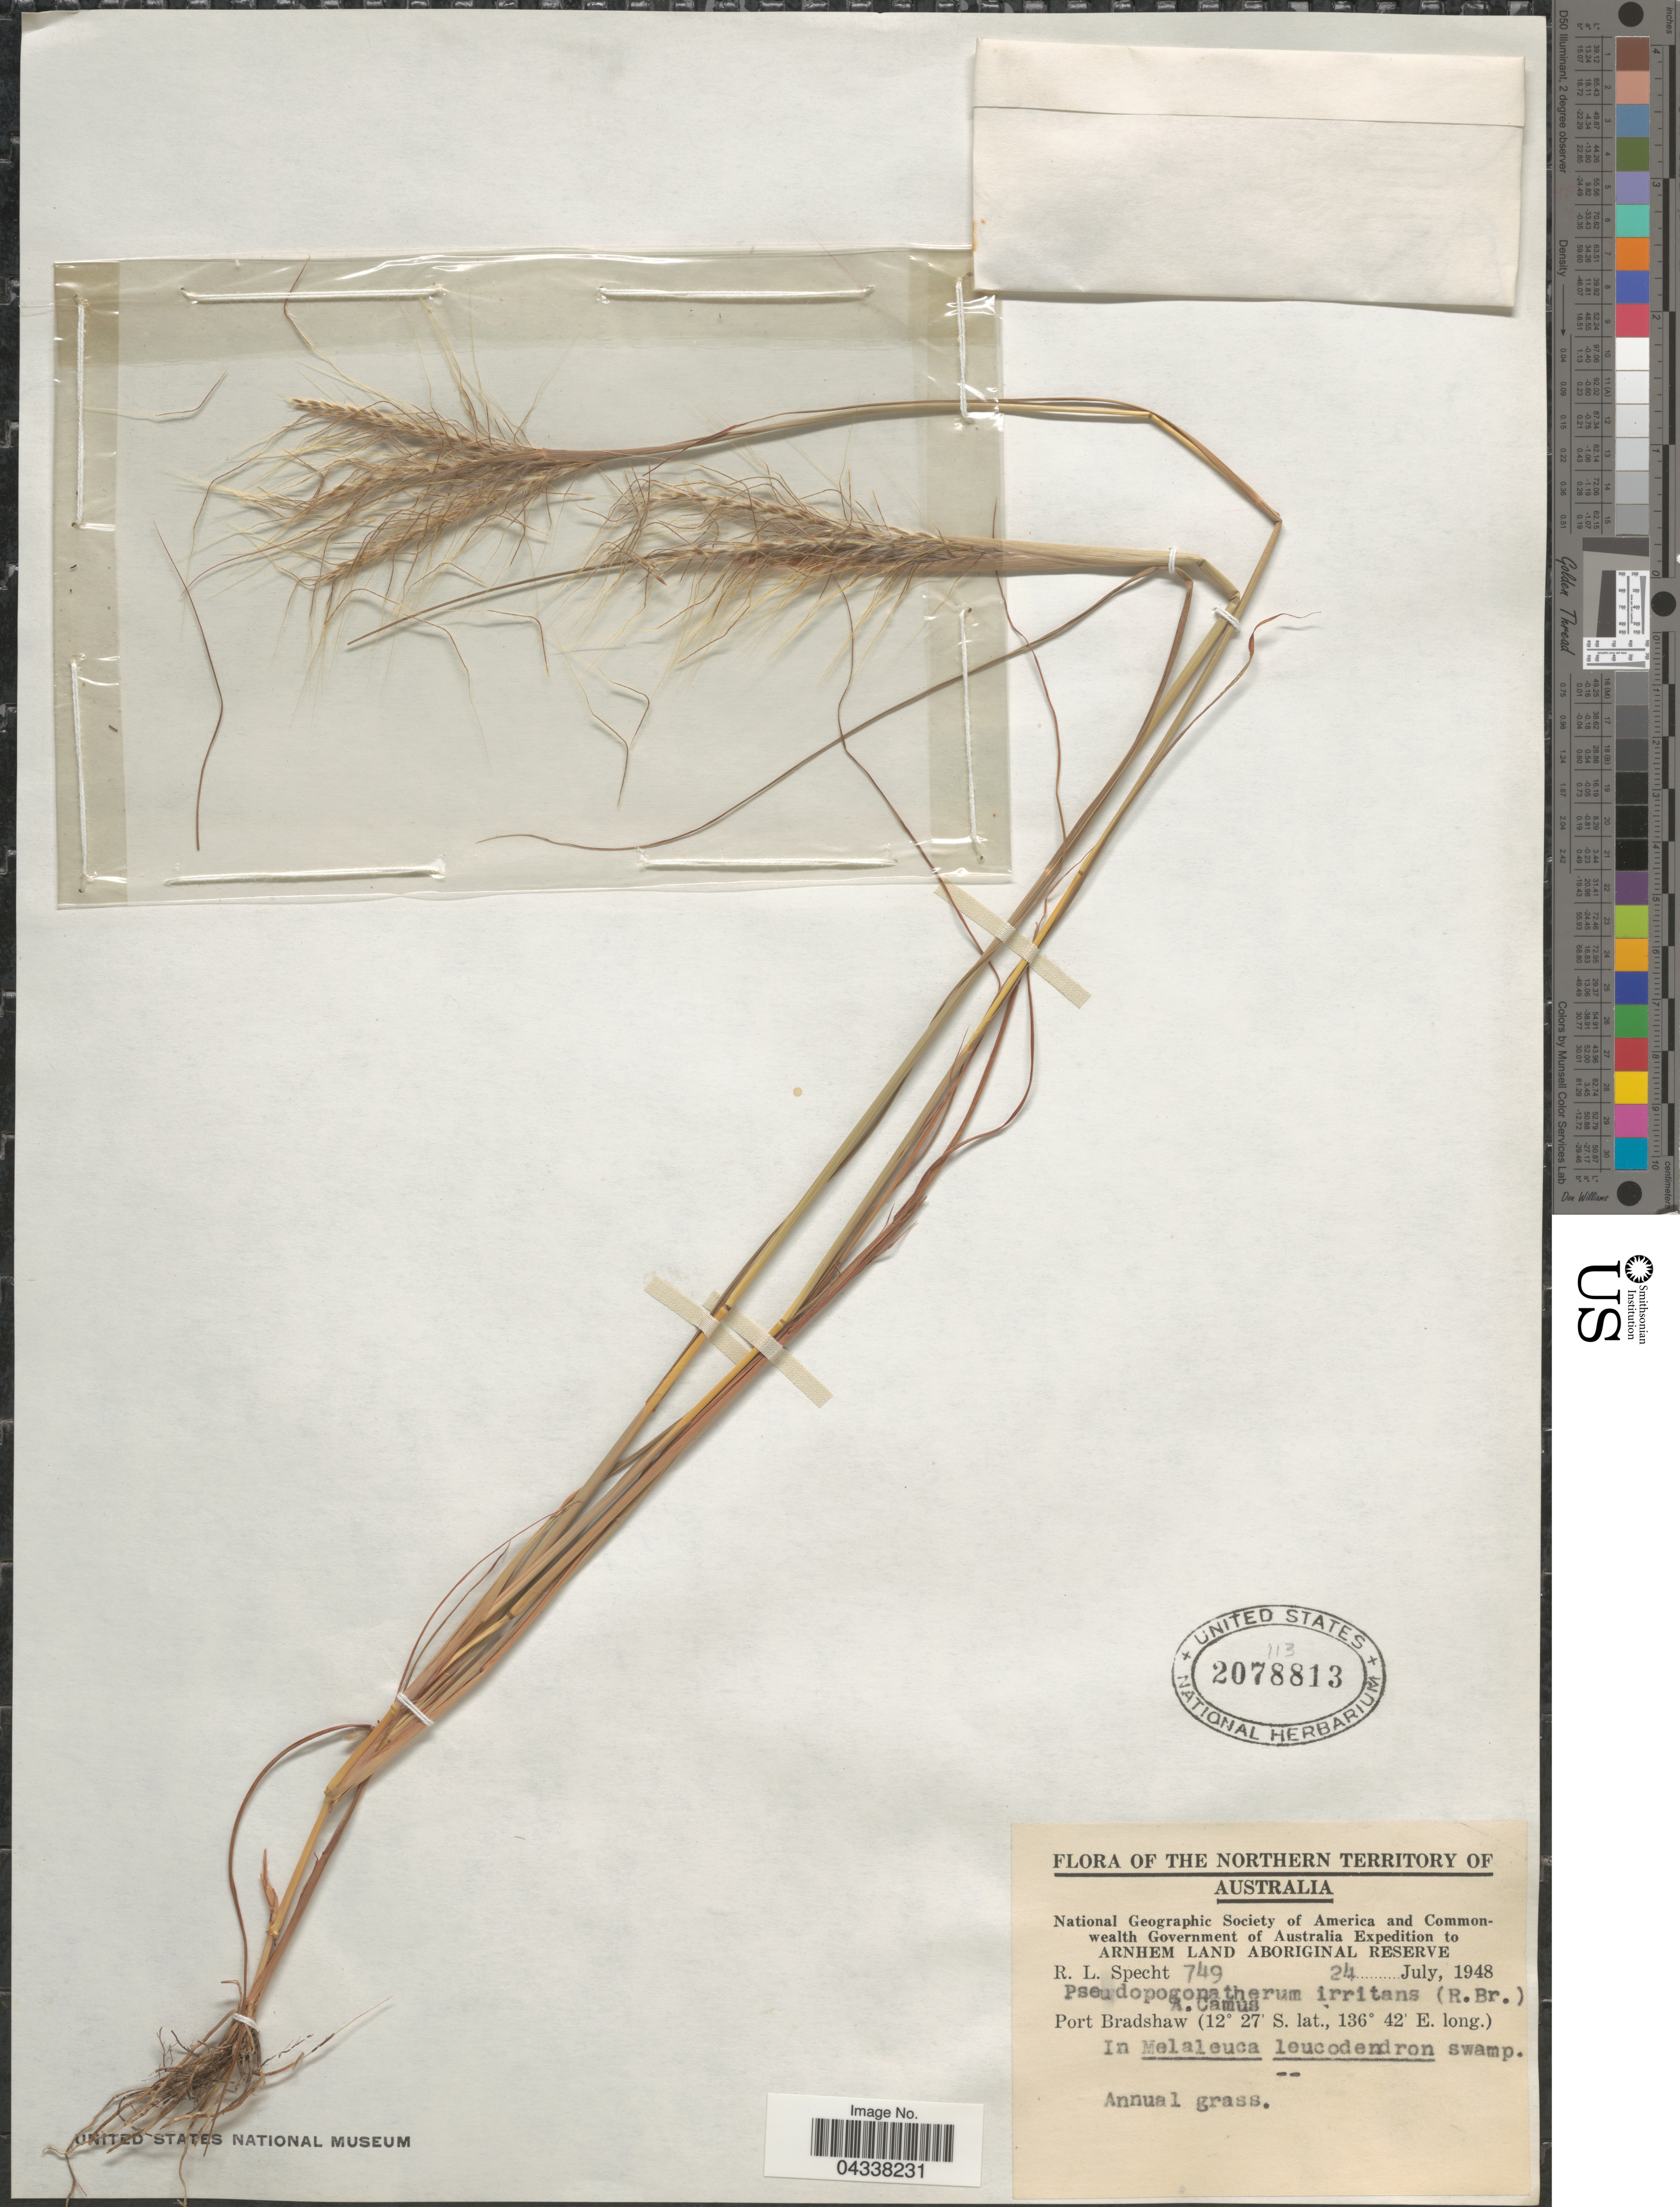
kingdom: Plantae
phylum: Tracheophyta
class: Liliopsida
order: Poales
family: Poaceae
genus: Pseudopogonatherum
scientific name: Pseudopogonatherum irritans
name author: (R. Br.) A. Camus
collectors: R. L. Specht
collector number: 749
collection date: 1948-07-24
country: Australia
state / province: Northern Territory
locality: National Geographic Society of America and Commonwealth Government of Australia Expedition to Arnhem Land Aboriginal Reserve. Port Bradshaw.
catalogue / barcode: US 2078813